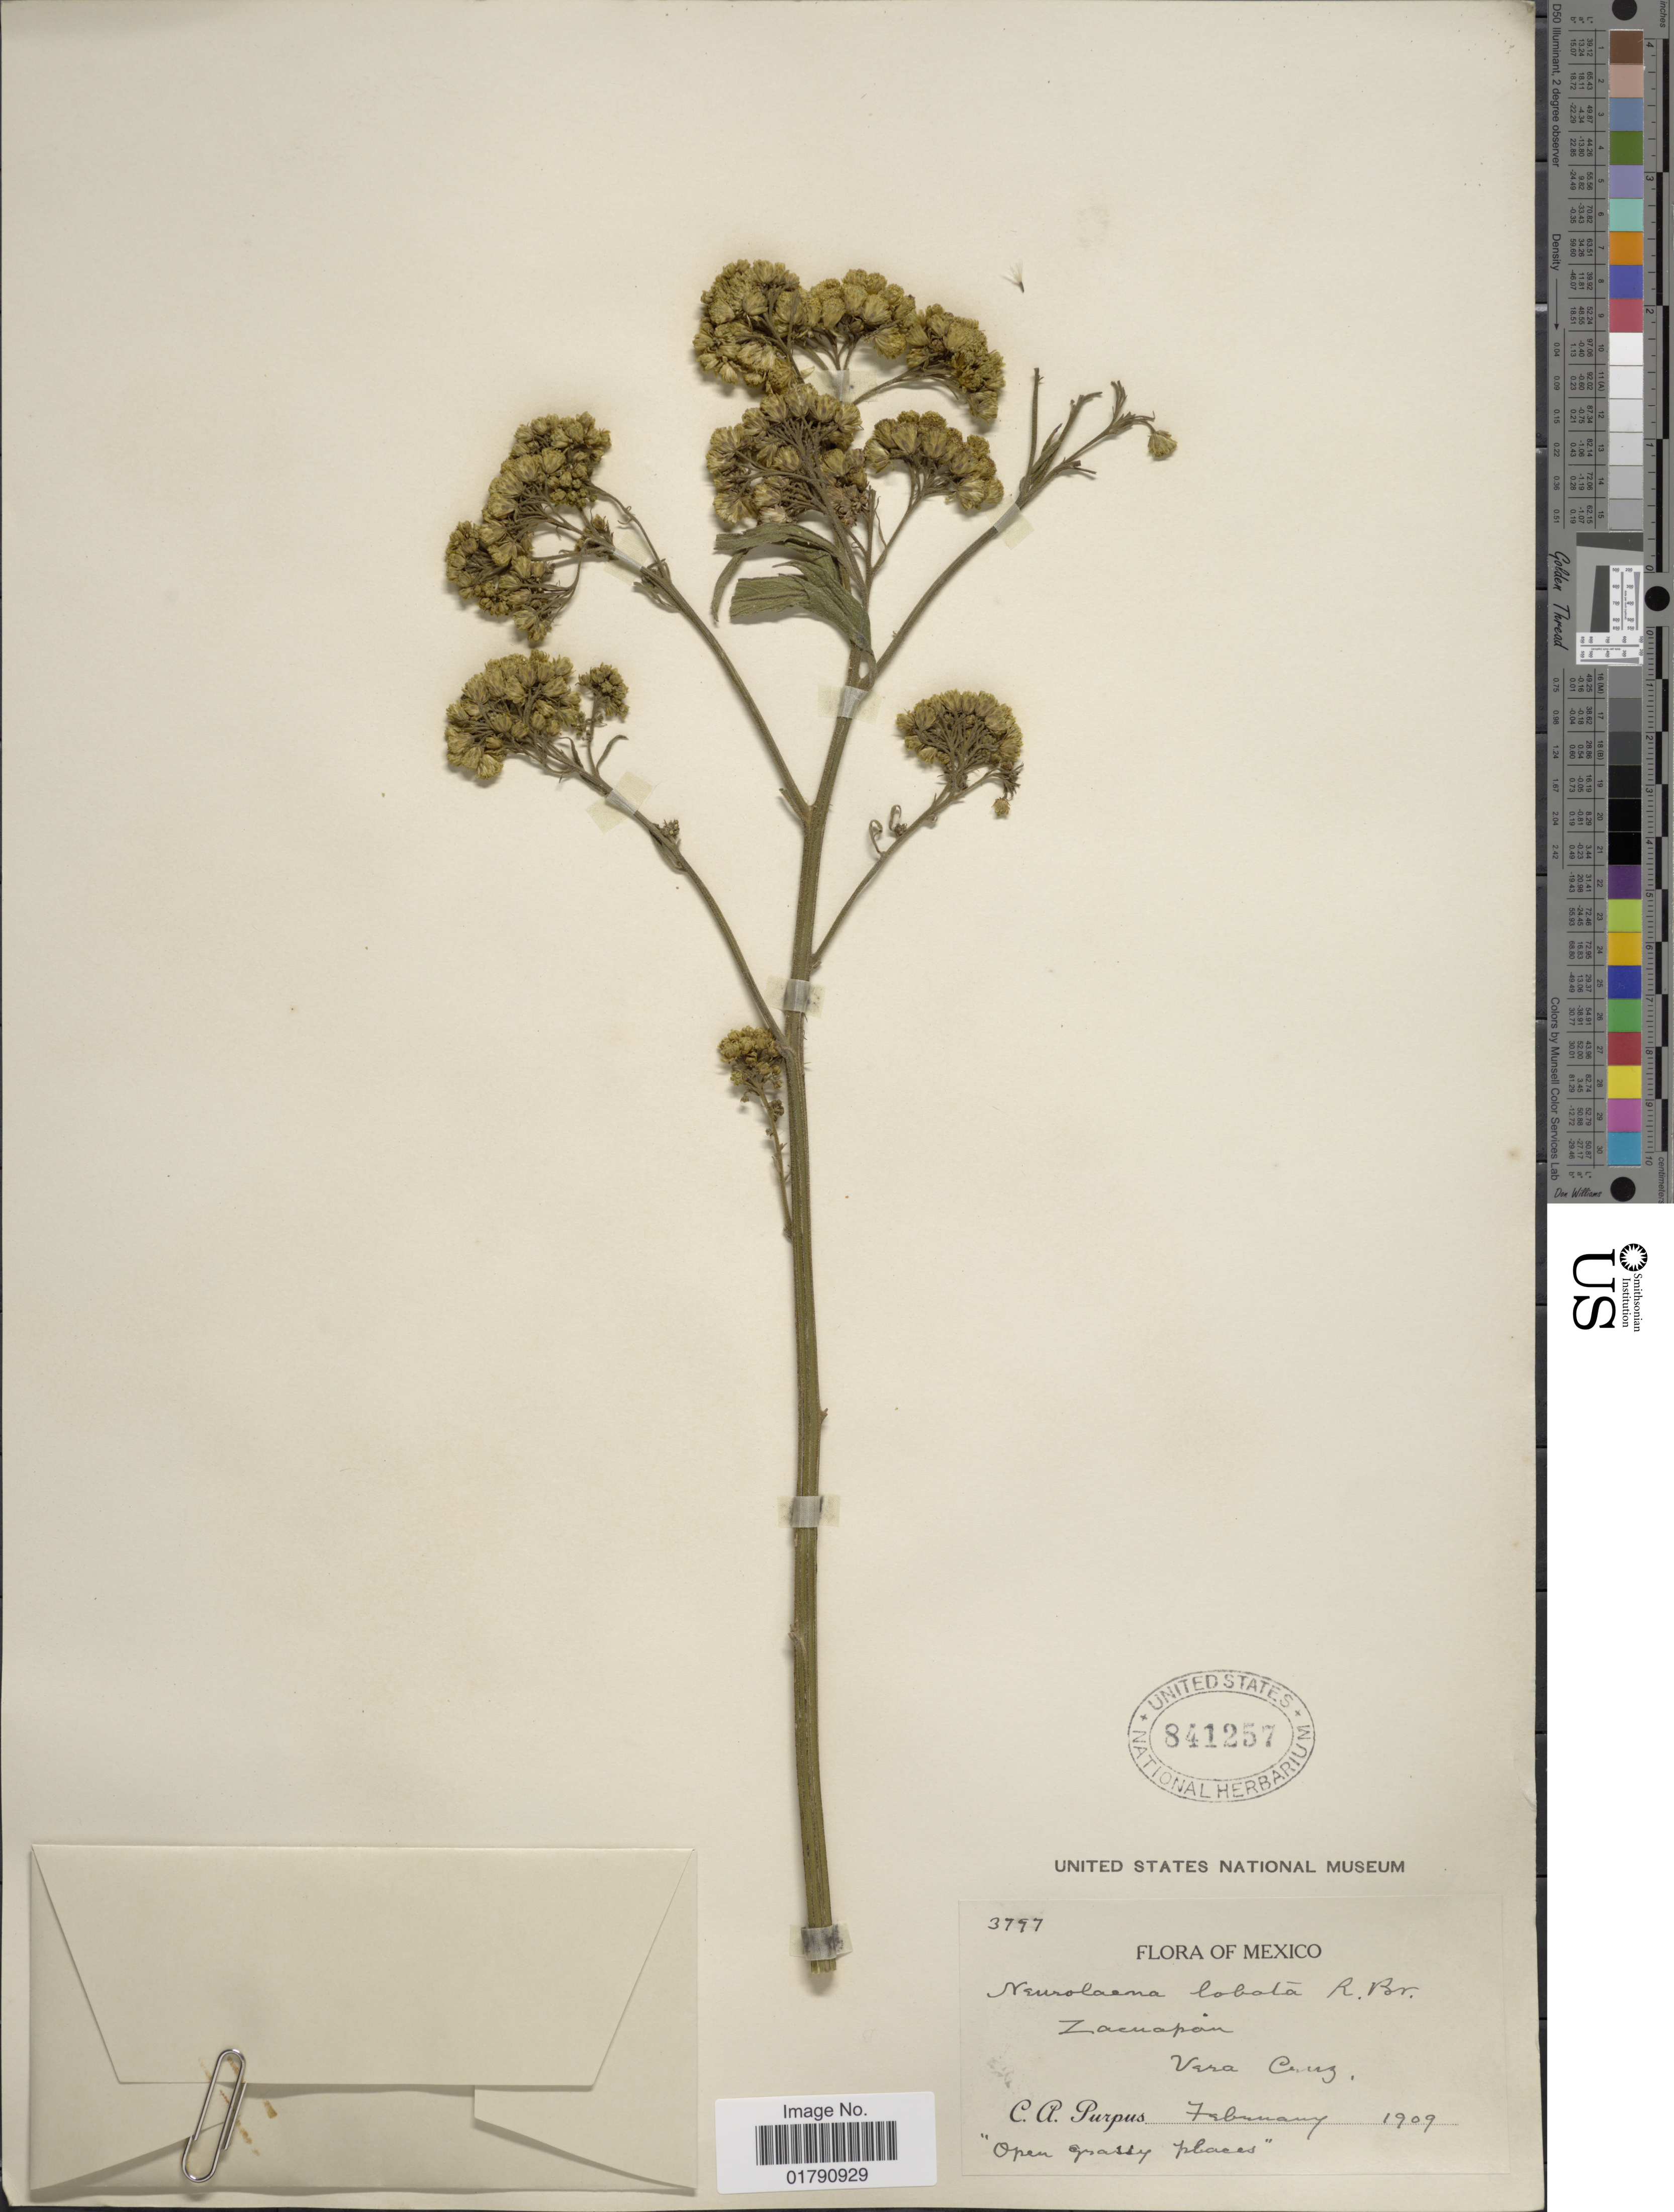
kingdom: Plantae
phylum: Tracheophyta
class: Magnoliopsida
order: Asterales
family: Asteraceae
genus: Neurolaena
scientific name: Neurolaena lobata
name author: (L.) R. Br. ex Cass.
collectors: C. A. Purpus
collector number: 3797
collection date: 1909-02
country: Mexico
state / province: Veracruz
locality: Zacuapan, Vera Cruz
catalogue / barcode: US 841257